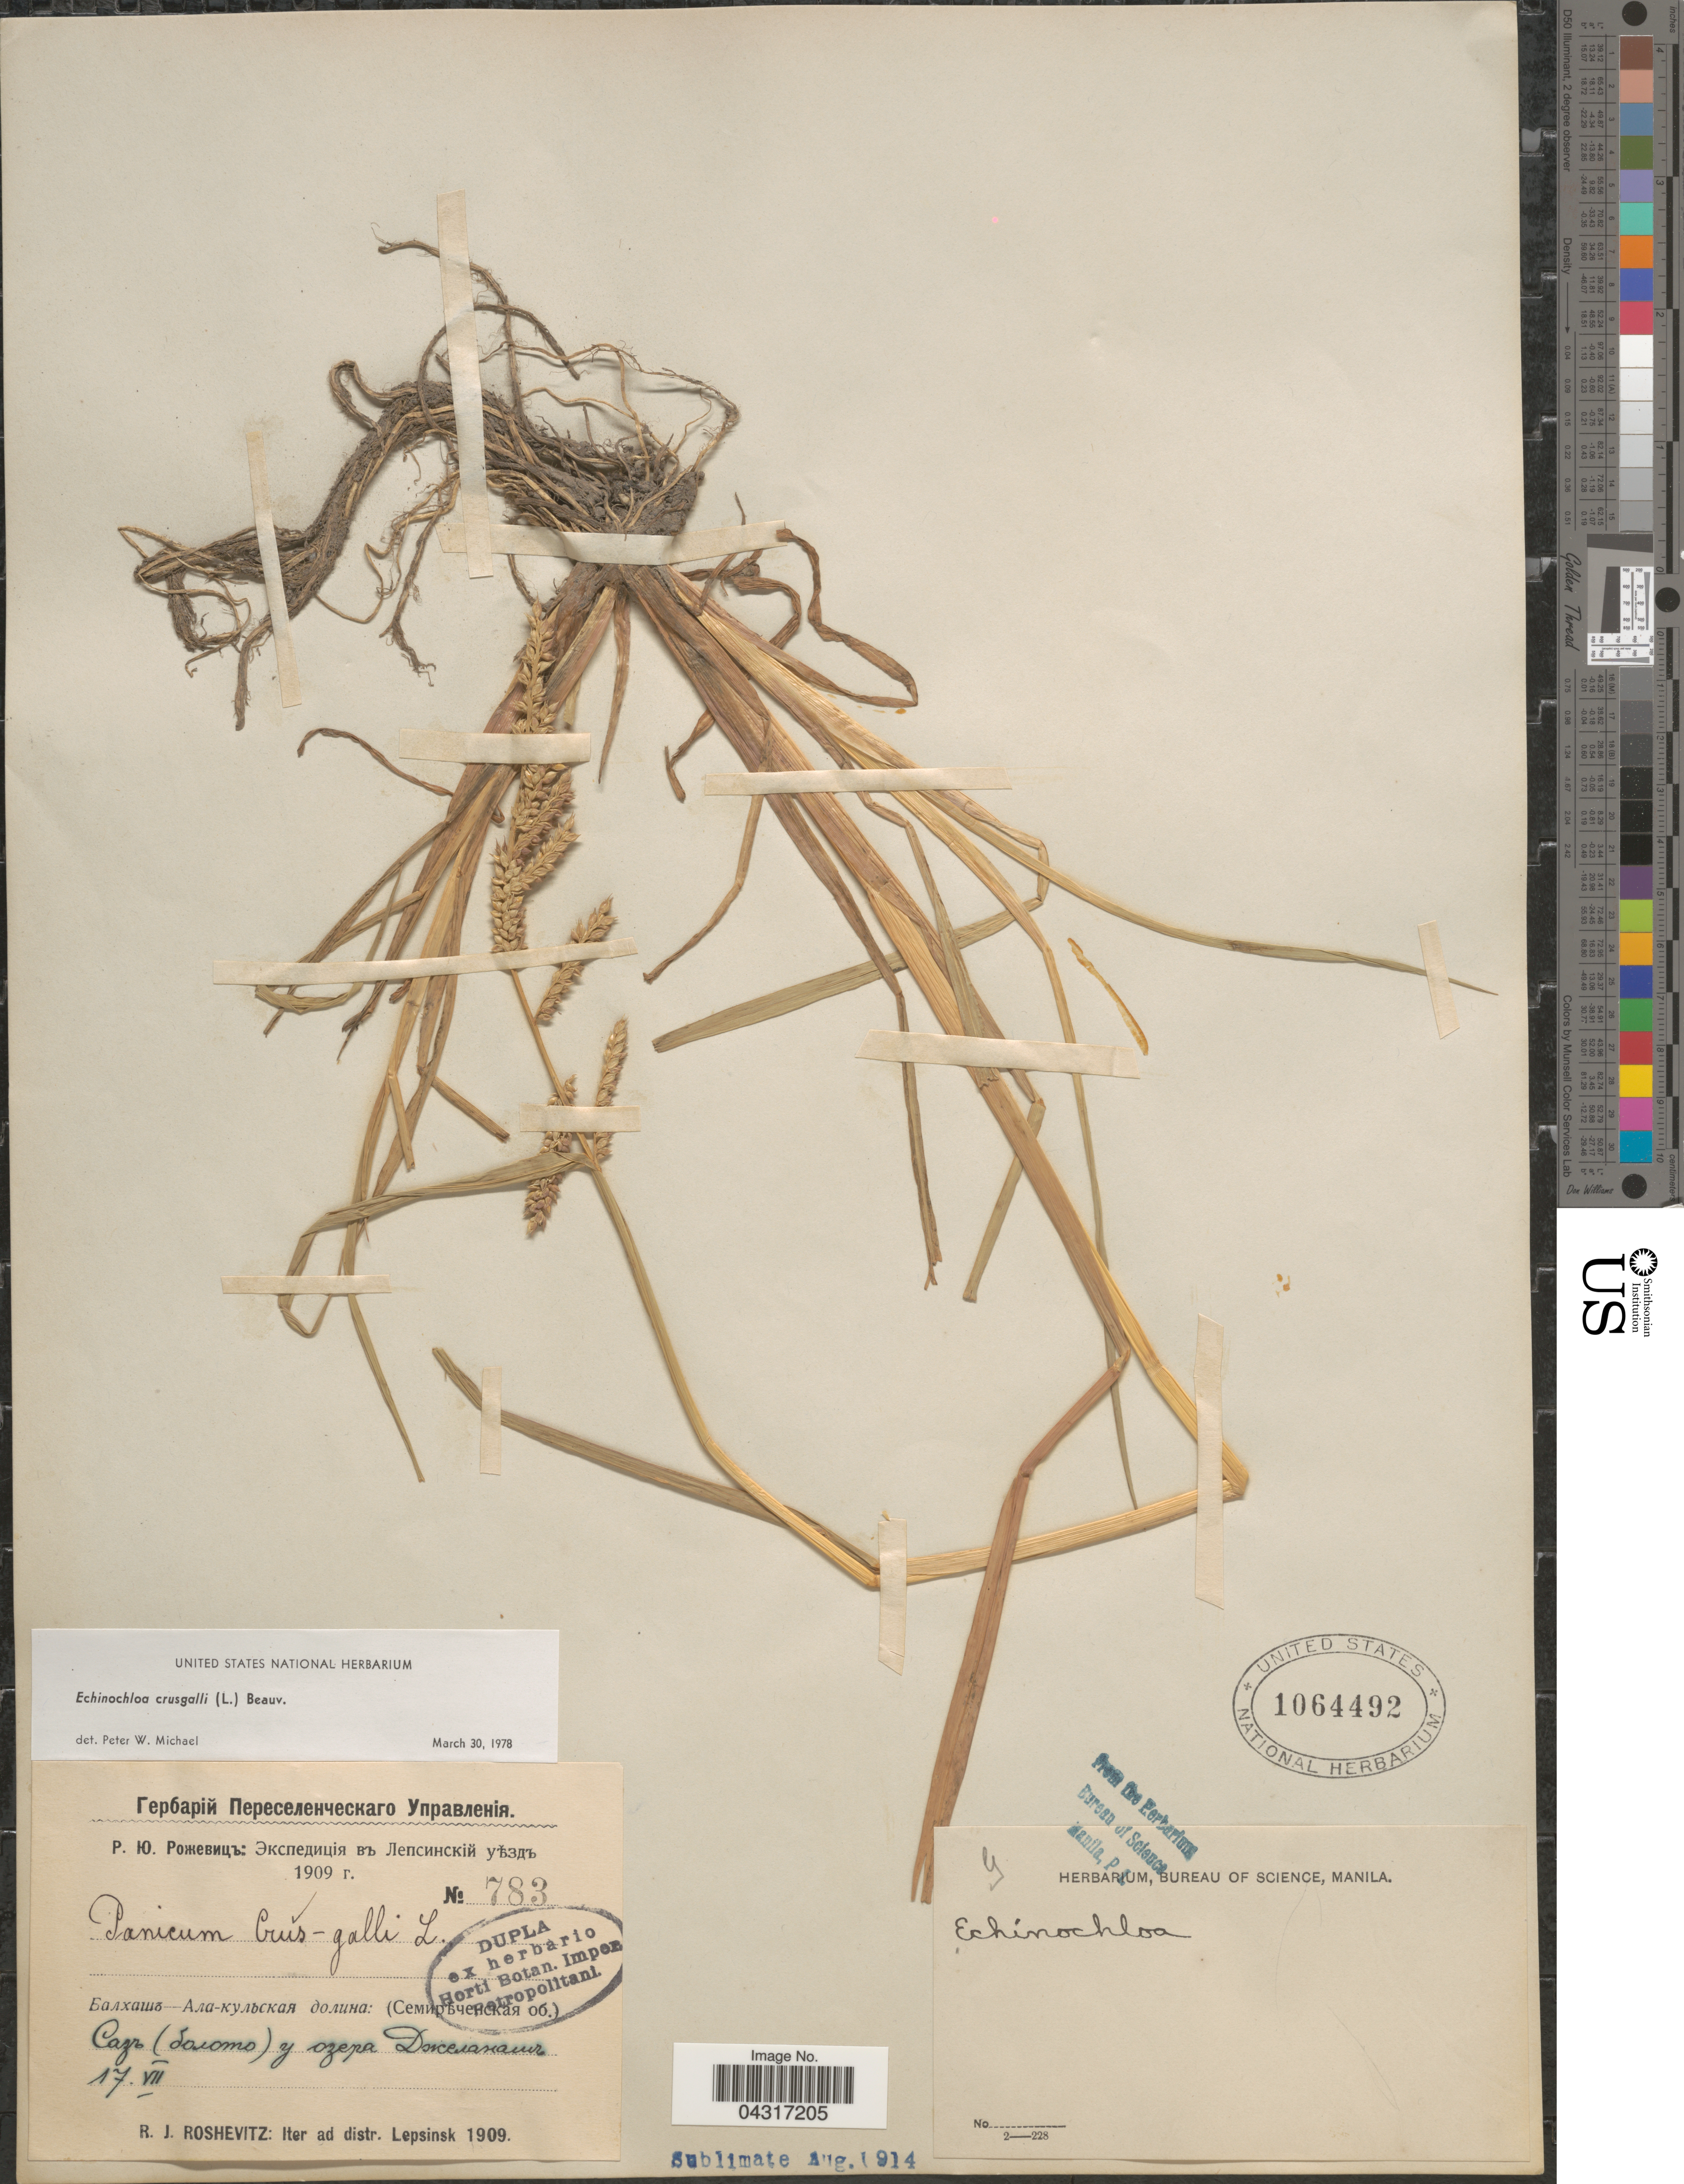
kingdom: Plantae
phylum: Tracheophyta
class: Liliopsida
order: Poales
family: Poaceae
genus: Echinochloa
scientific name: Echinochloa crus-galli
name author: (L.) P. Beauv.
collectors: R. J. Roshevitz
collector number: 783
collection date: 1909-07-17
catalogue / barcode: US 1064492